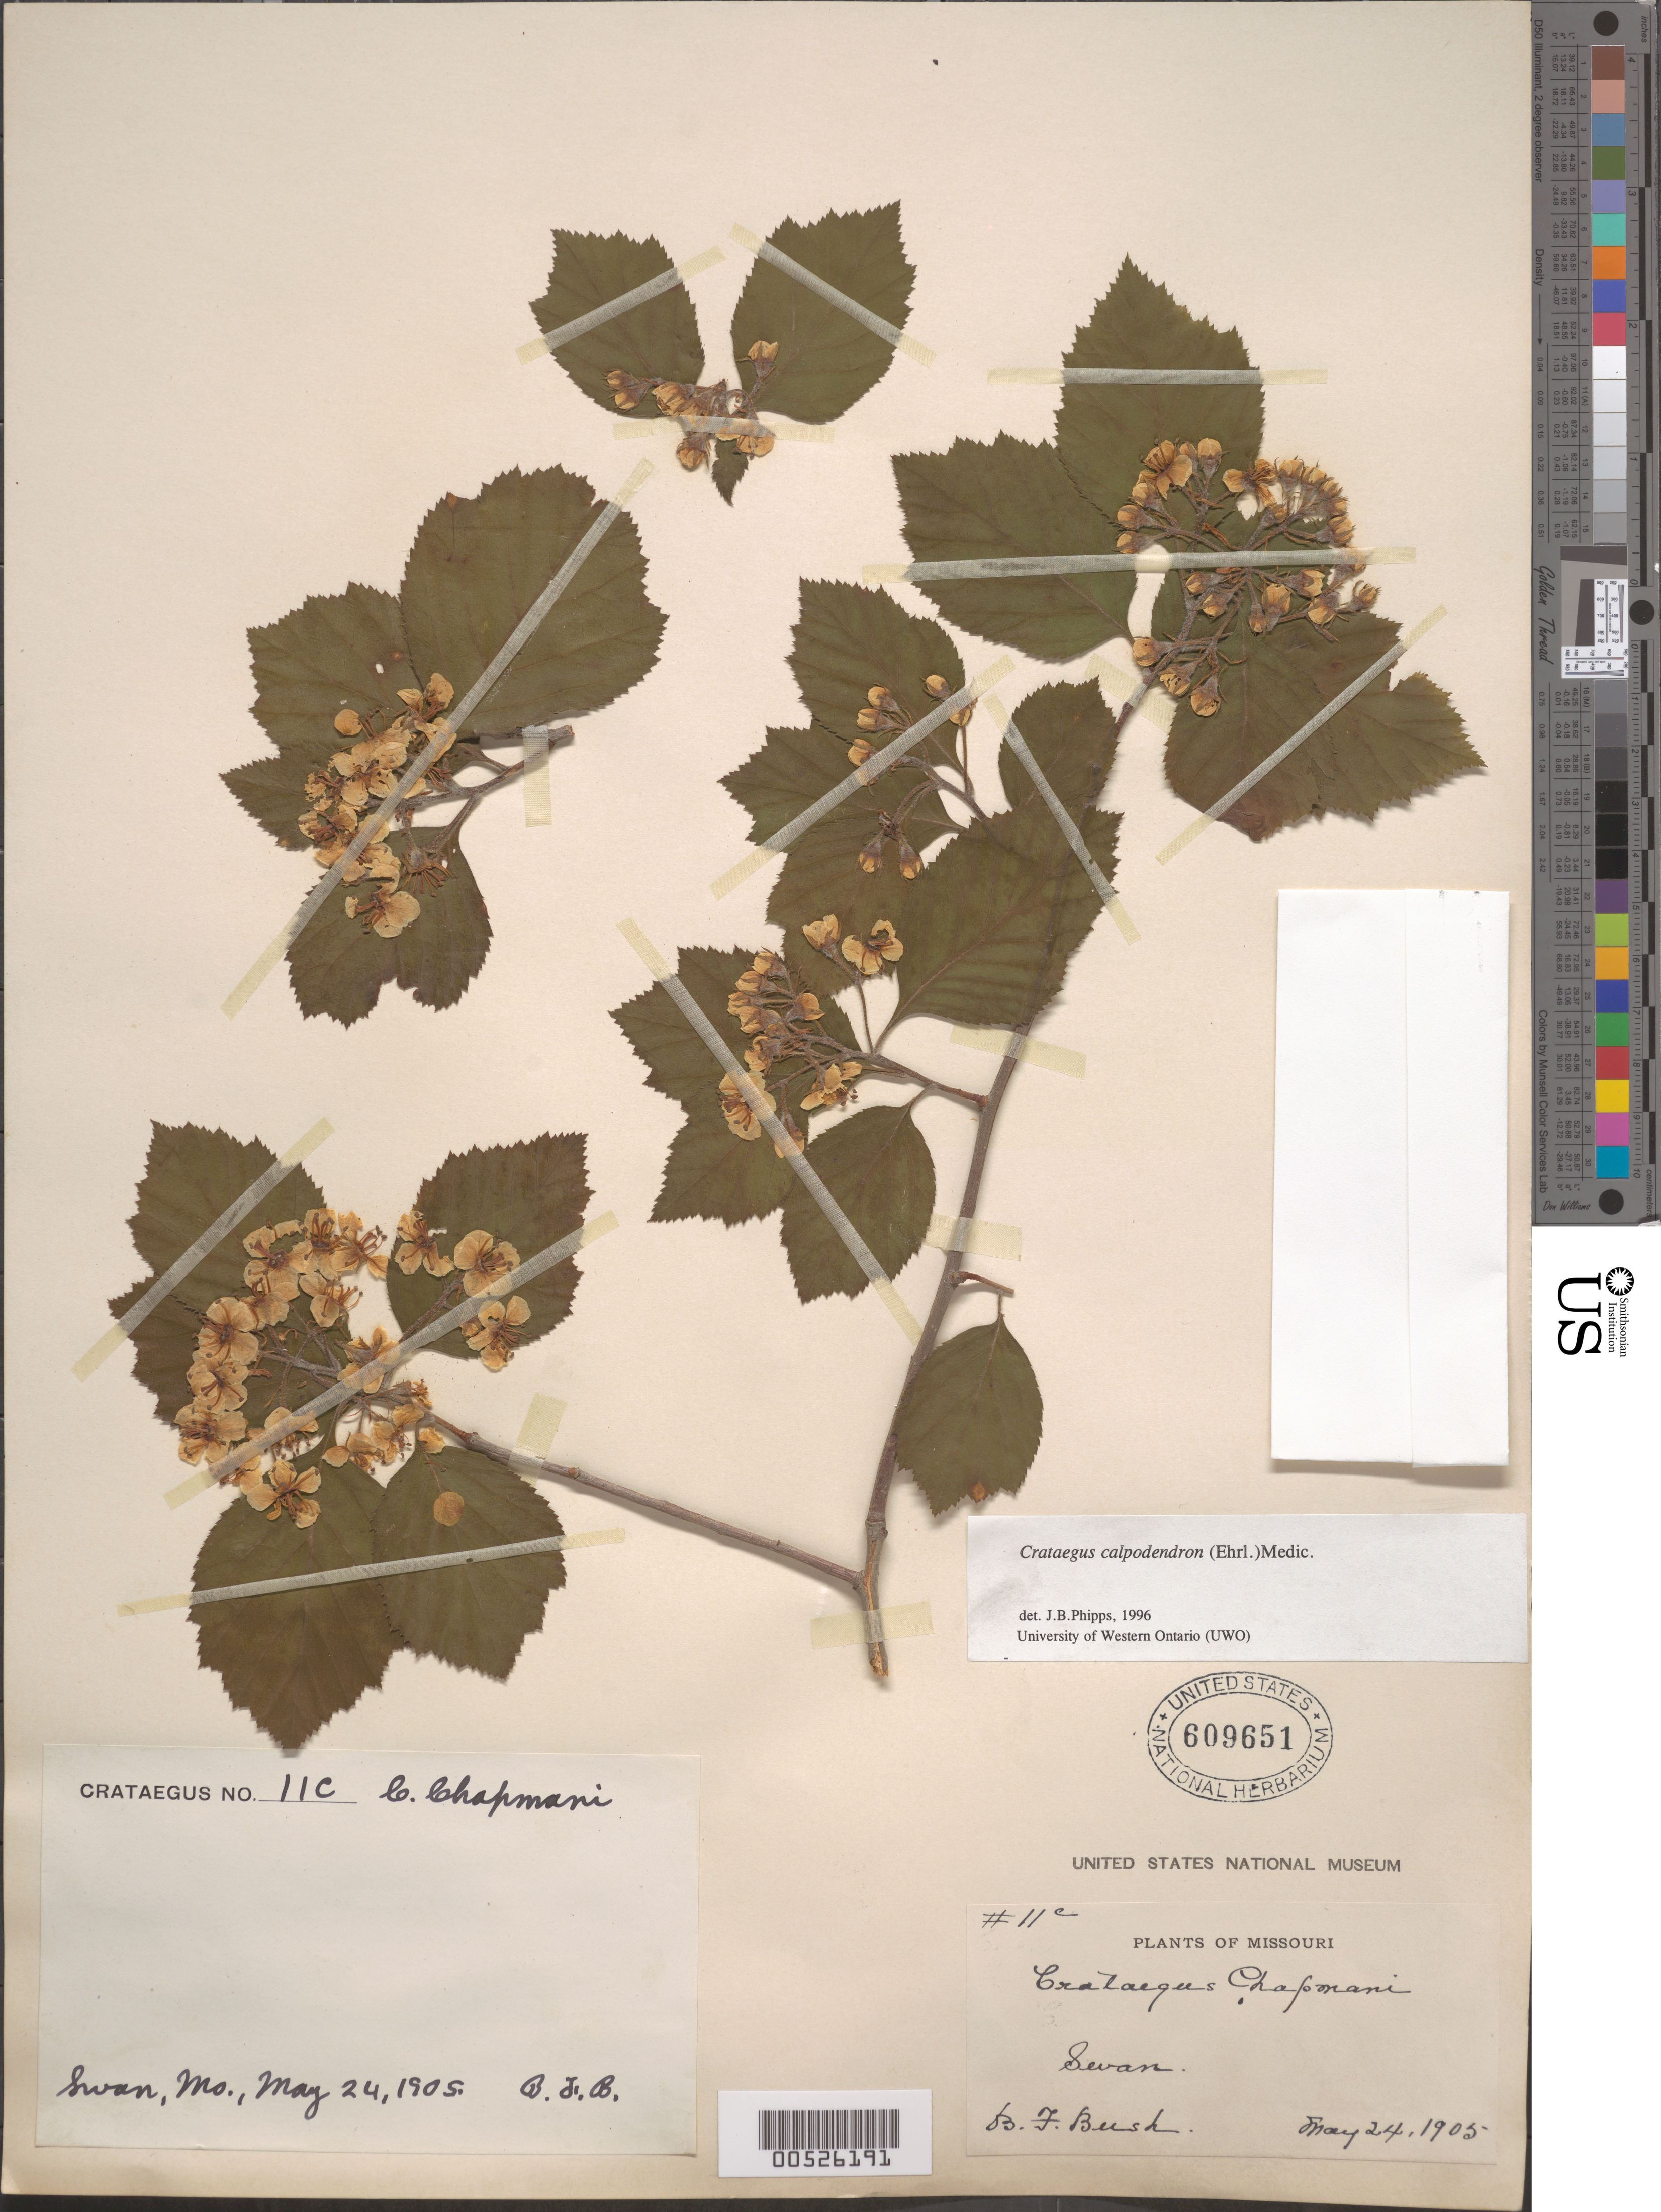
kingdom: Plantae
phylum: Tracheophyta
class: Magnoliopsida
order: Rosales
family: Rosaceae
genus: Crataegus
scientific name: Crataegus calpodendron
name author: (Ehrh.) Medik.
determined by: Phipps, James B., (UWO), University of Western Ontario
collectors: B. F. Bush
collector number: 11c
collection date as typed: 24 May 1905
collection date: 1905-05-24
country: United States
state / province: Missouri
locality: Swan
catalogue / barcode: US 609651